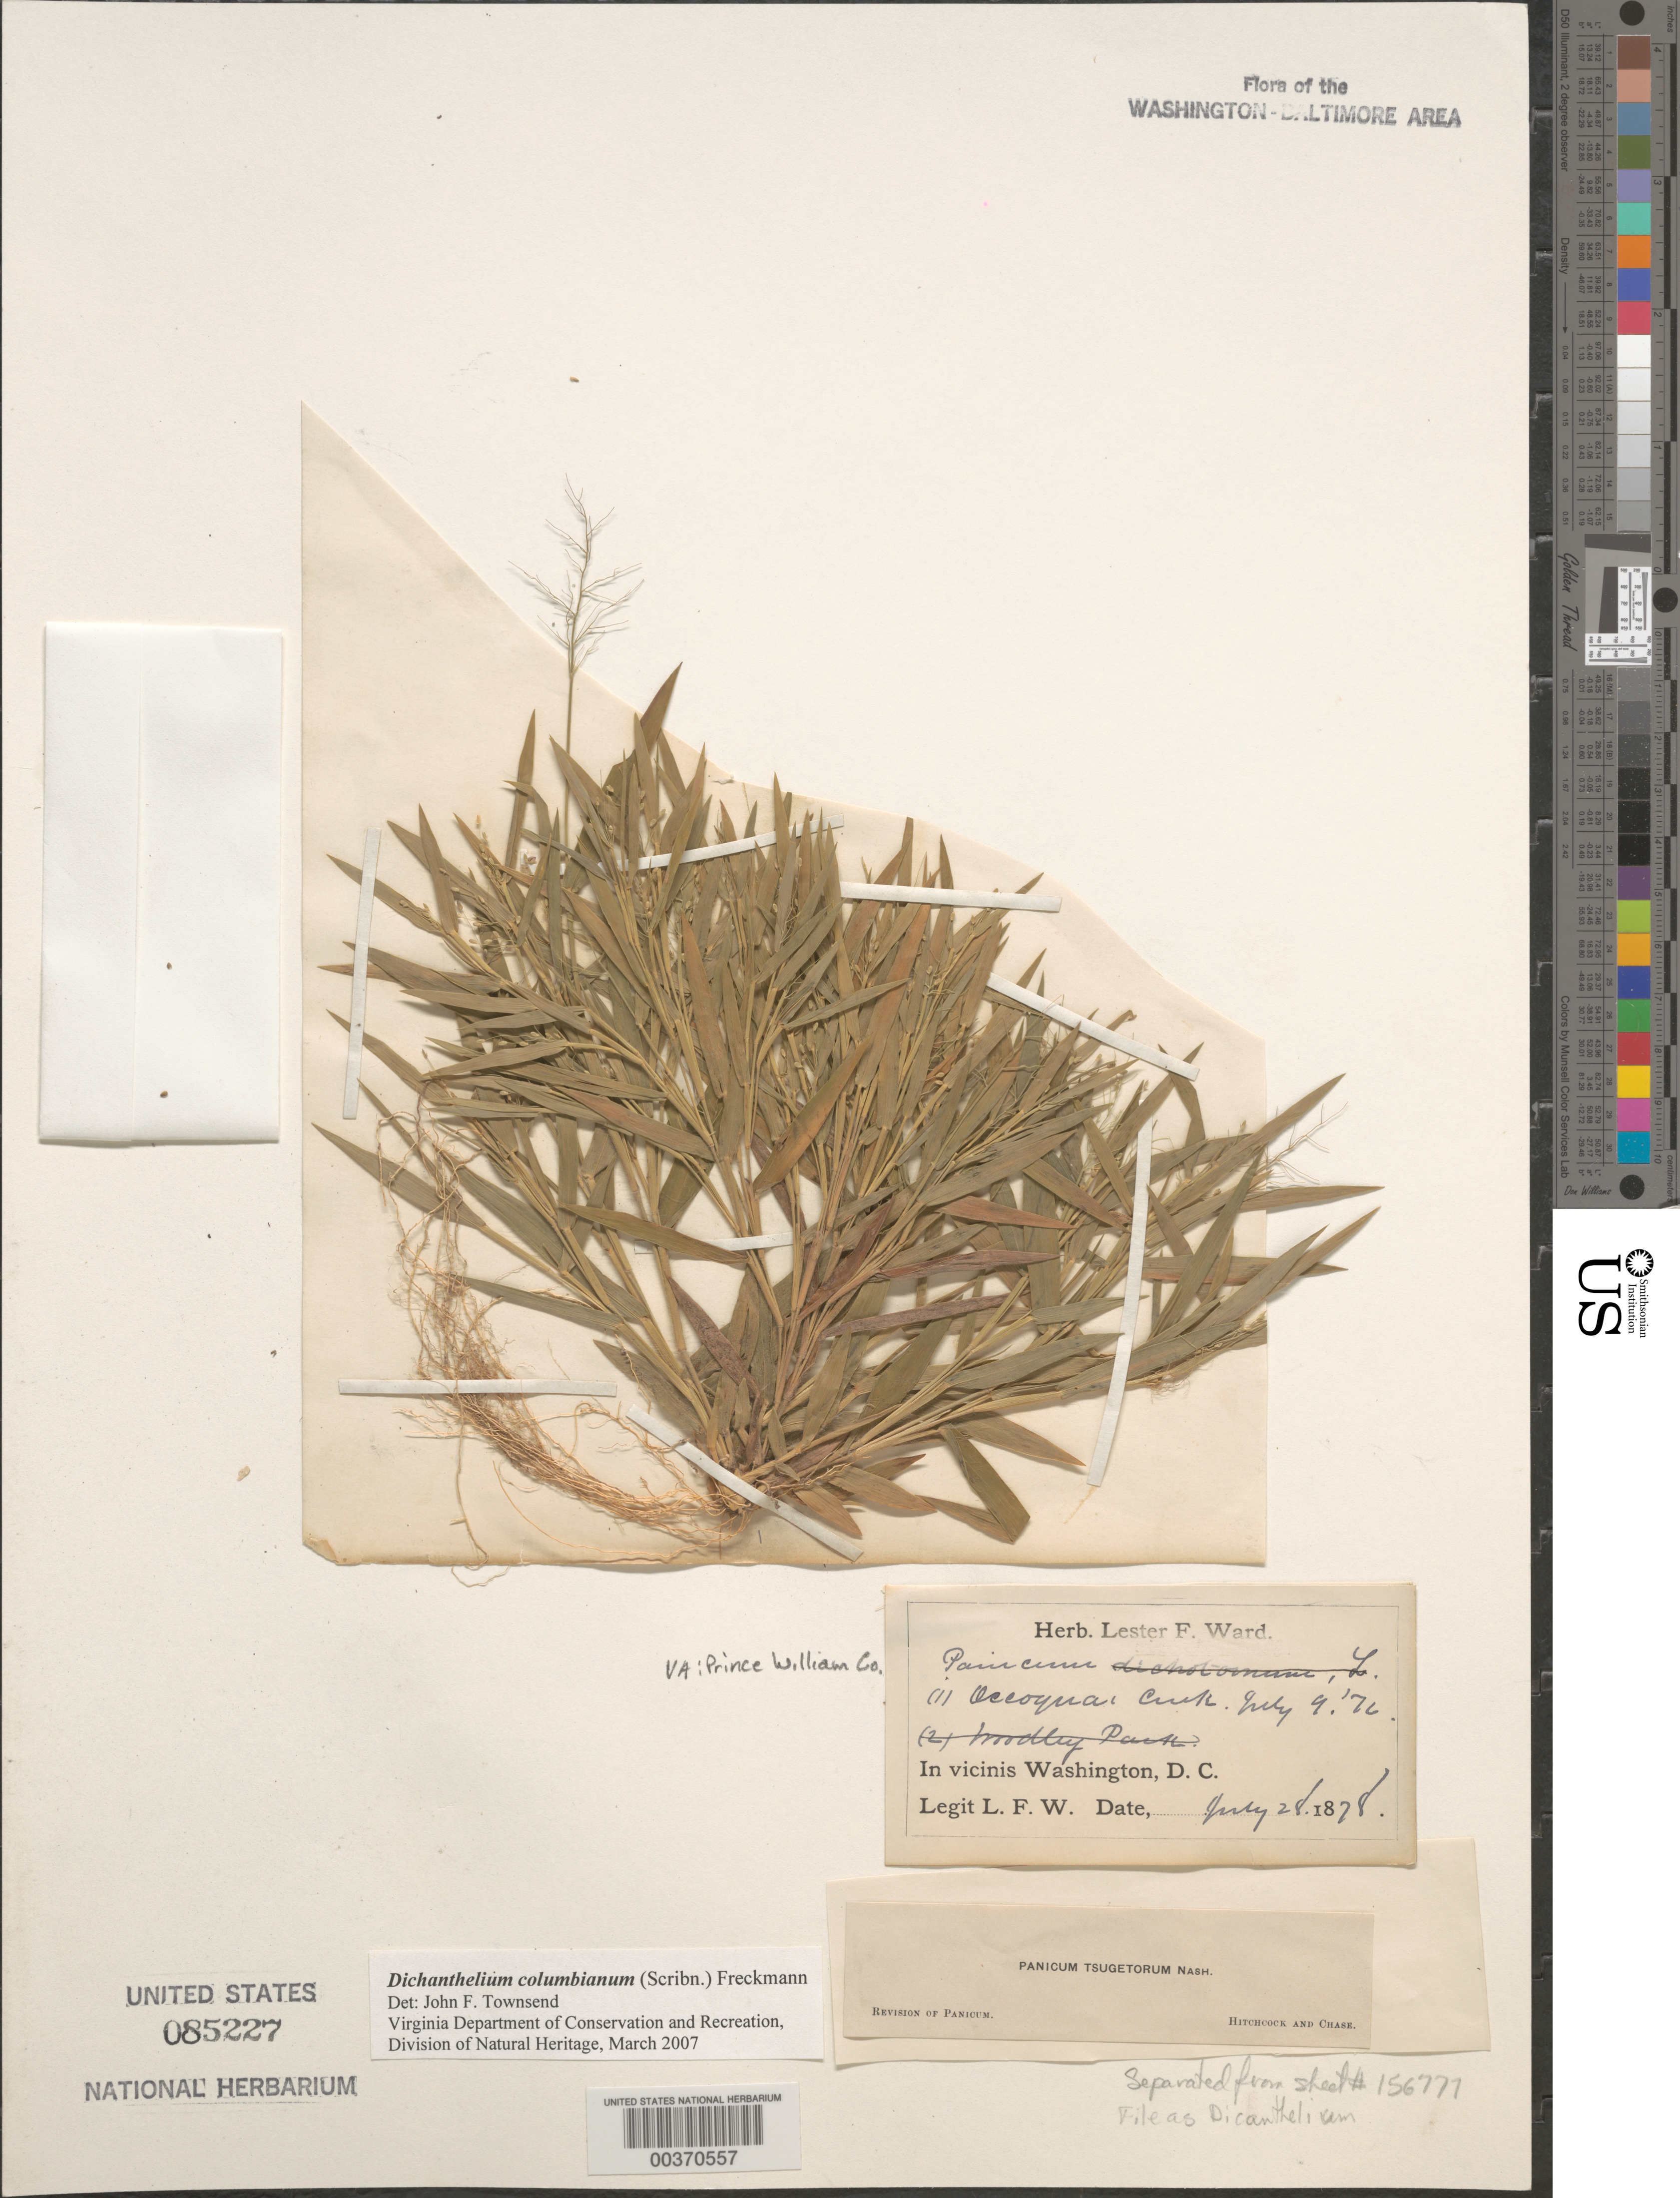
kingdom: Plantae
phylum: Tracheophyta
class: Liliopsida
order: Poales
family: Poaceae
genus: Dichanthelium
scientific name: Dichanthelium columbianum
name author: (Scribn.) Freckmann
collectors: L. F. Ward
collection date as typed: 09 Jul 1876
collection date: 1876-07-09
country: United States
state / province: Virginia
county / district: Prince William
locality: Occoquan Creek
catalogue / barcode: US 85227